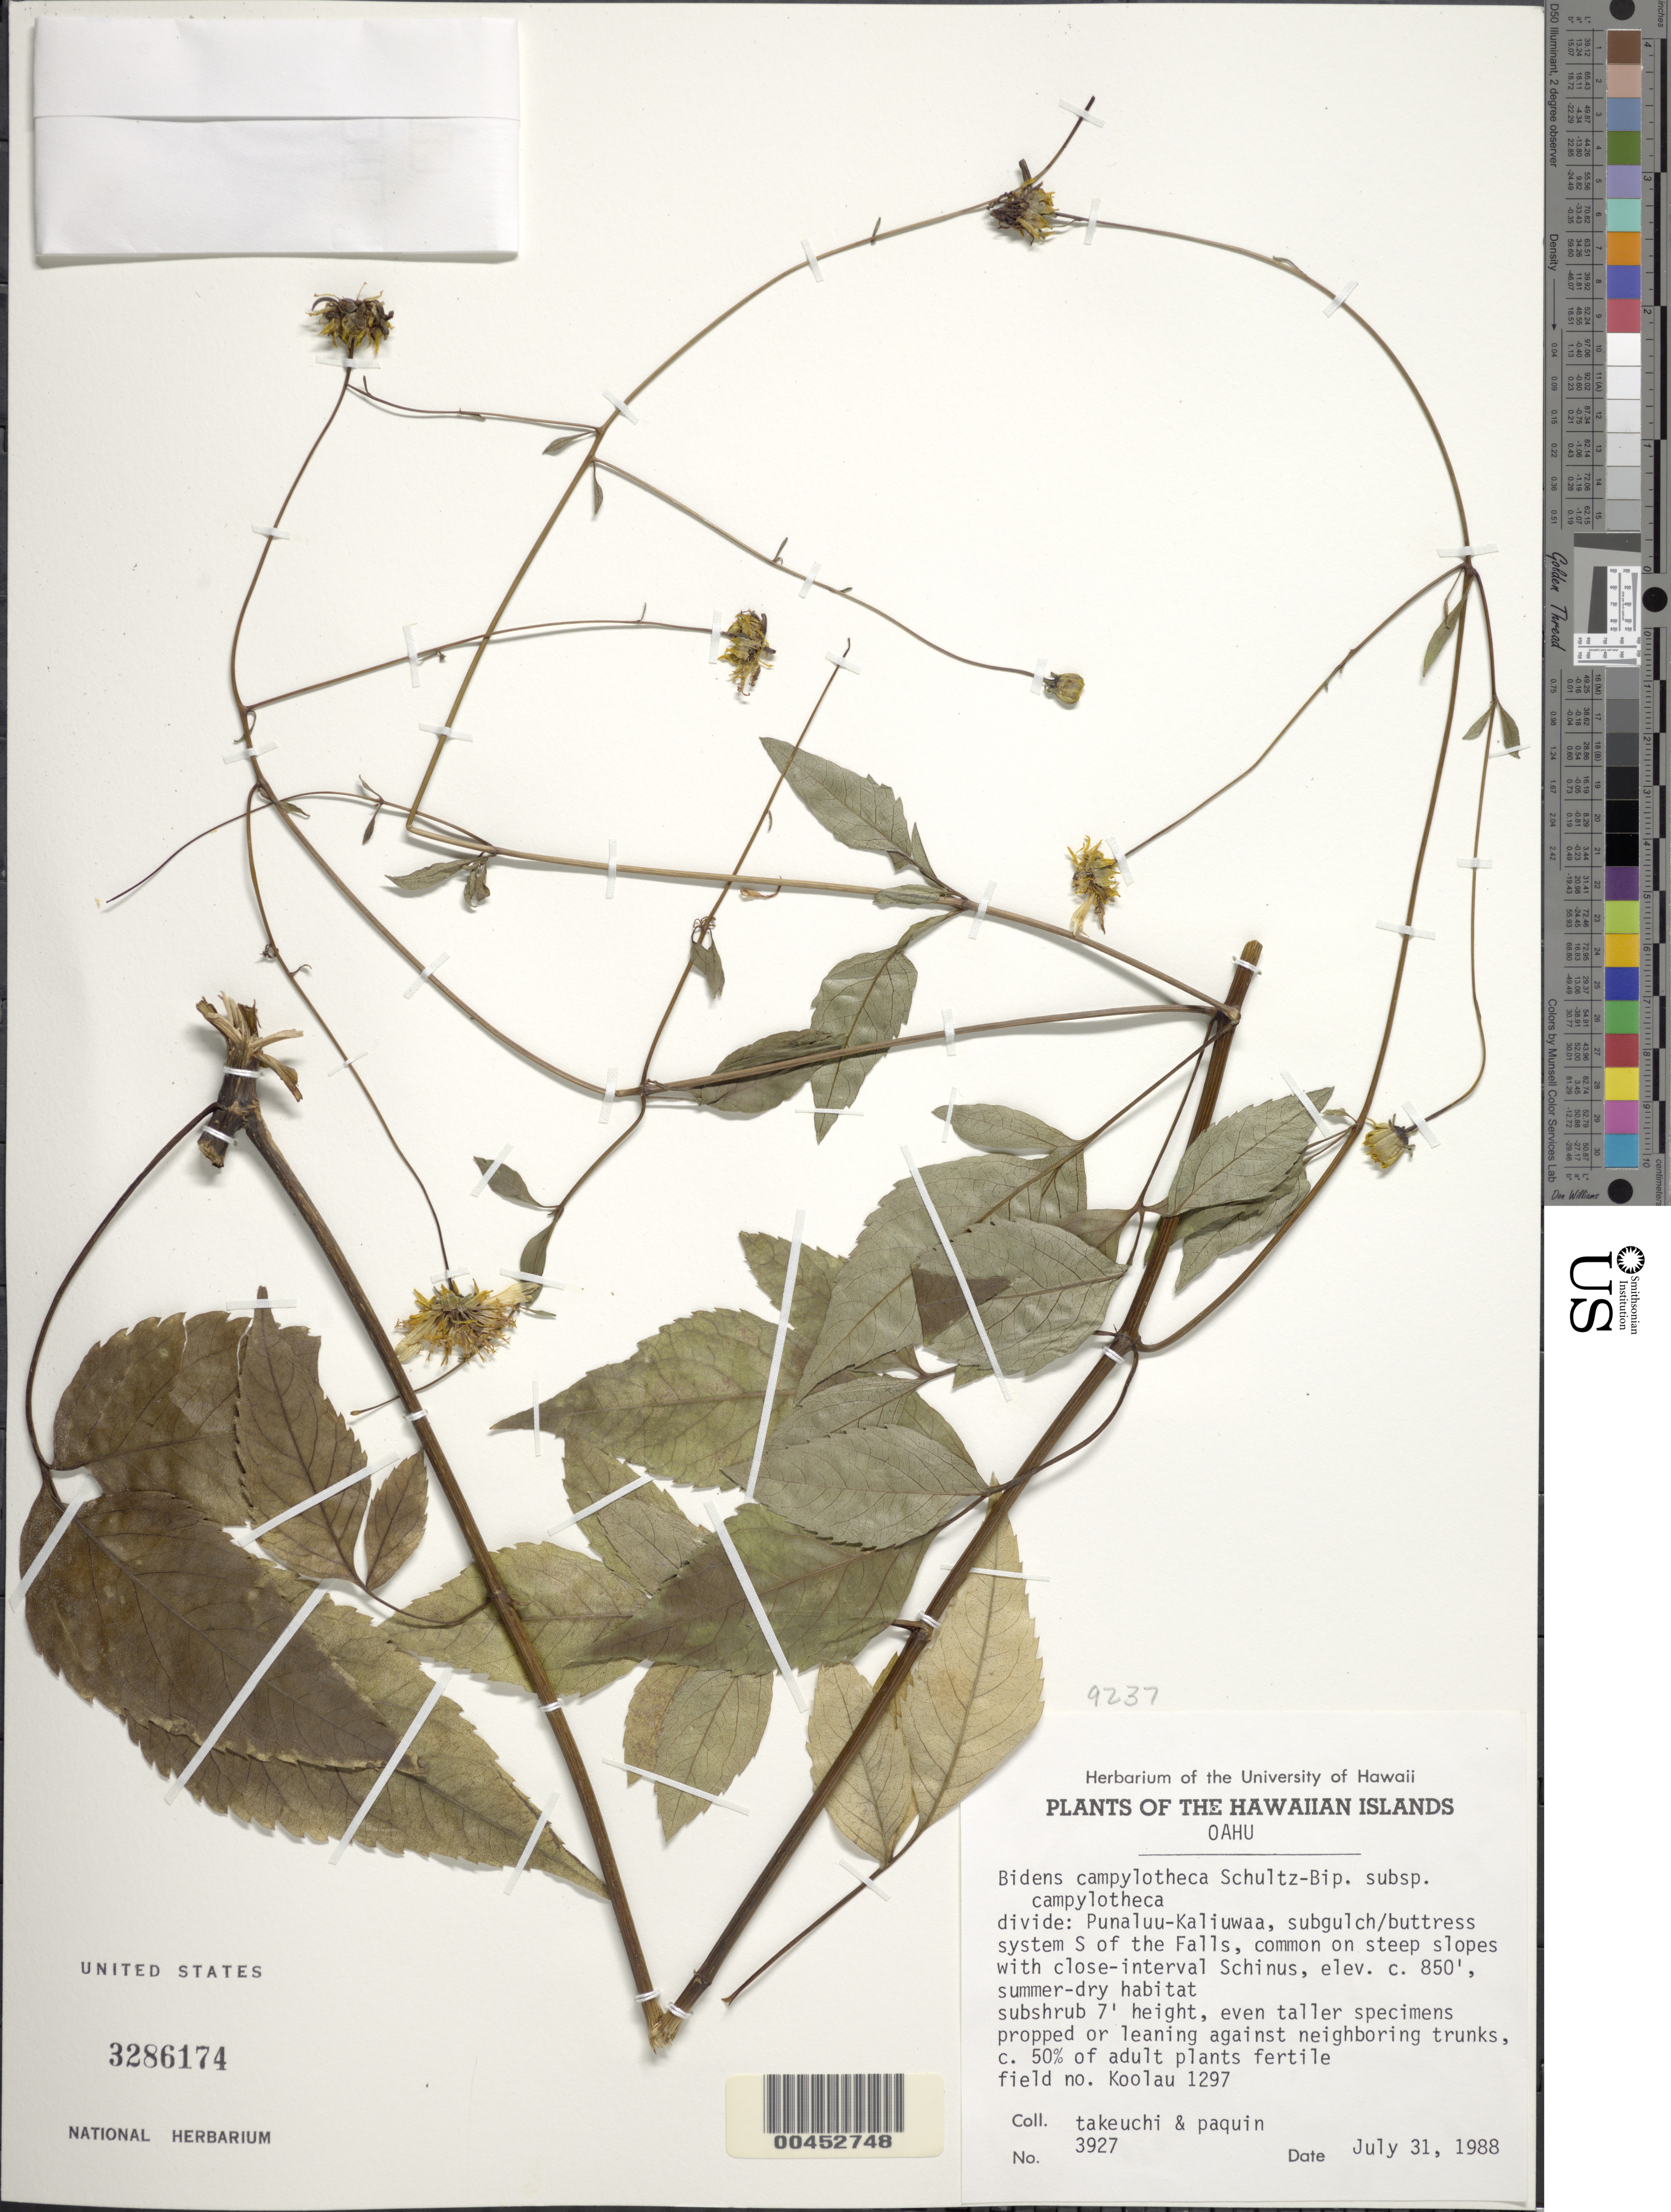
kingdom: Plantae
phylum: Tracheophyta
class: Magnoliopsida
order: Asterales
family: Asteraceae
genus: Bidens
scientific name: Bidens campylotheca subsp. campylotheca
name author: Sch. Bip.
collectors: W. N. Takeuchi & Paquin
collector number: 3927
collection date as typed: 31 Jul 1988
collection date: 1988-07-31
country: United States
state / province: Hawaii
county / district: Honolulu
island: Oahu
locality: divide: Punaluu - Kaliuwaa, subgulch/buttress system S of the Falls,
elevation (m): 259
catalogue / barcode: US 3286174